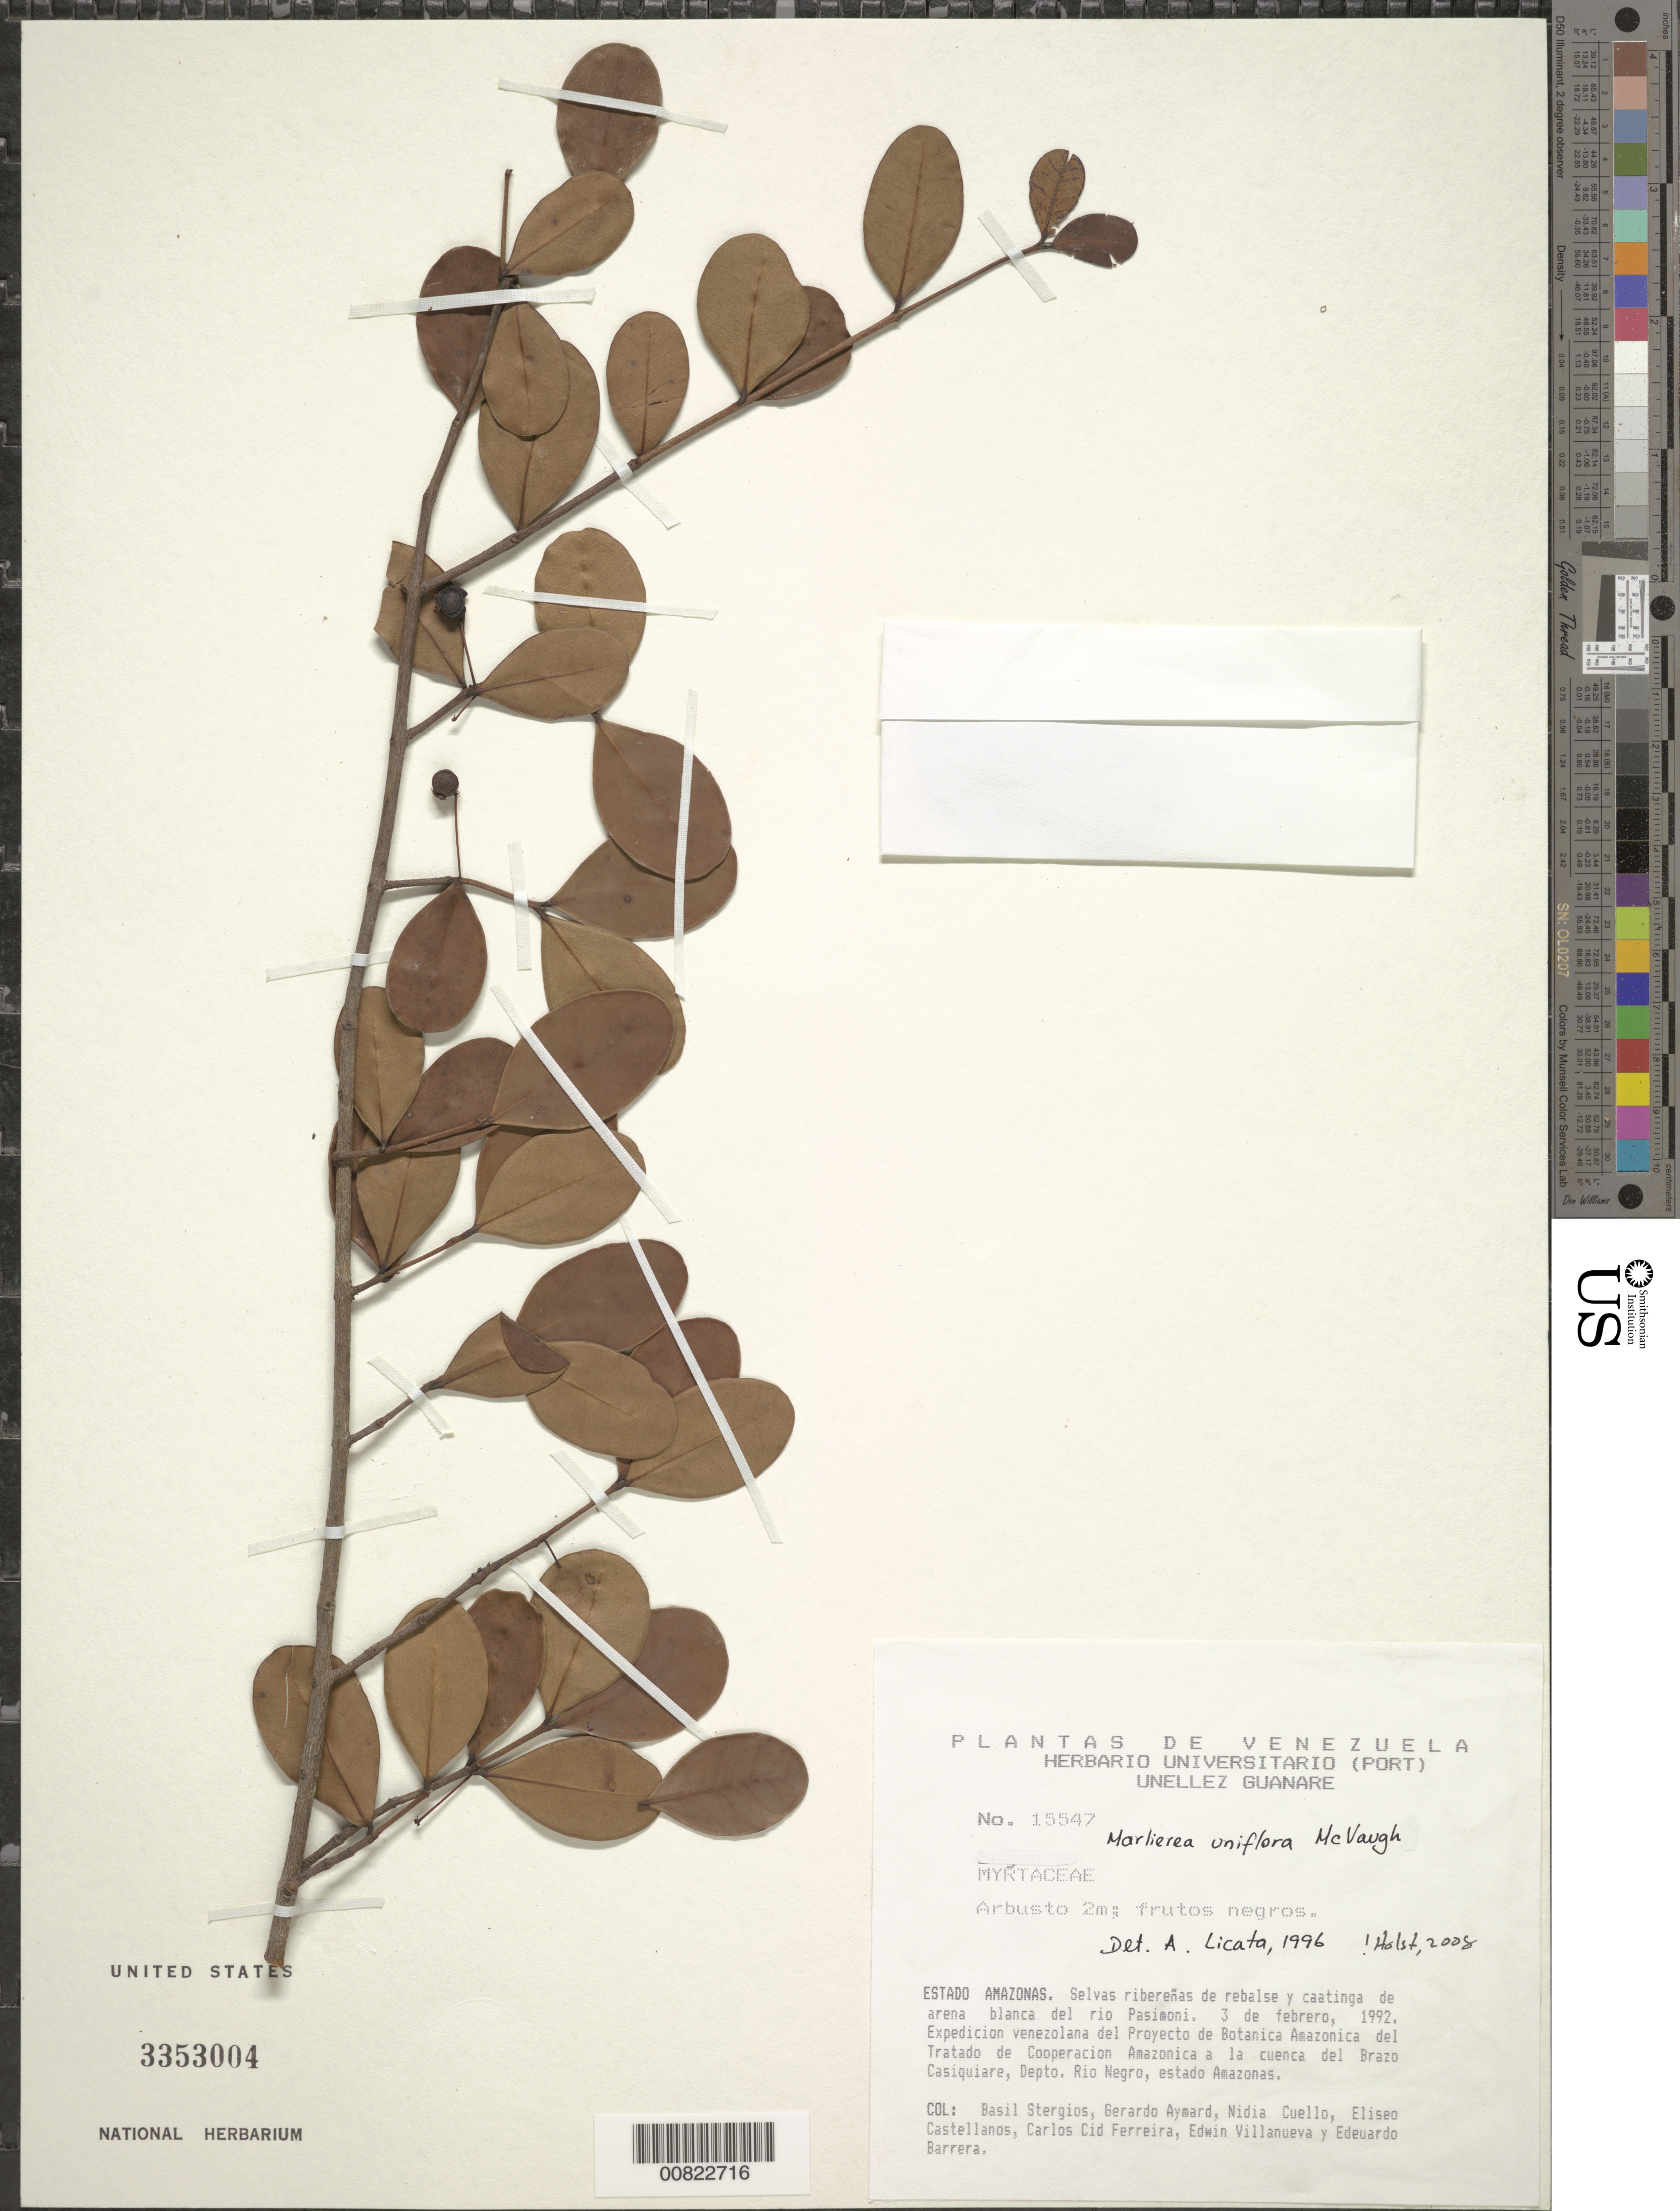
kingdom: Plantae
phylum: Tracheophyta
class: Magnoliopsida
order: Myrtales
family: Myrtaceae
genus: Myrcia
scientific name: Myrcia uniflora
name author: (McVaugh) E. Lucas & C.E. Wilson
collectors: B. G. Stergios, G. A. Aymard, N. L. Cuello, E. Castellanos, C. A. Cid Ferreira, E. Villanueva & E. Barrera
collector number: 15547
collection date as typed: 3-Feb-92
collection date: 1992-02-03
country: Venezuela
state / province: Amazonas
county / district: Río Negro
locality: Río Pasimoni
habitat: Selvas riberenas de rebalse y caatinga de arena blanca del río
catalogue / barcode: US 3353004